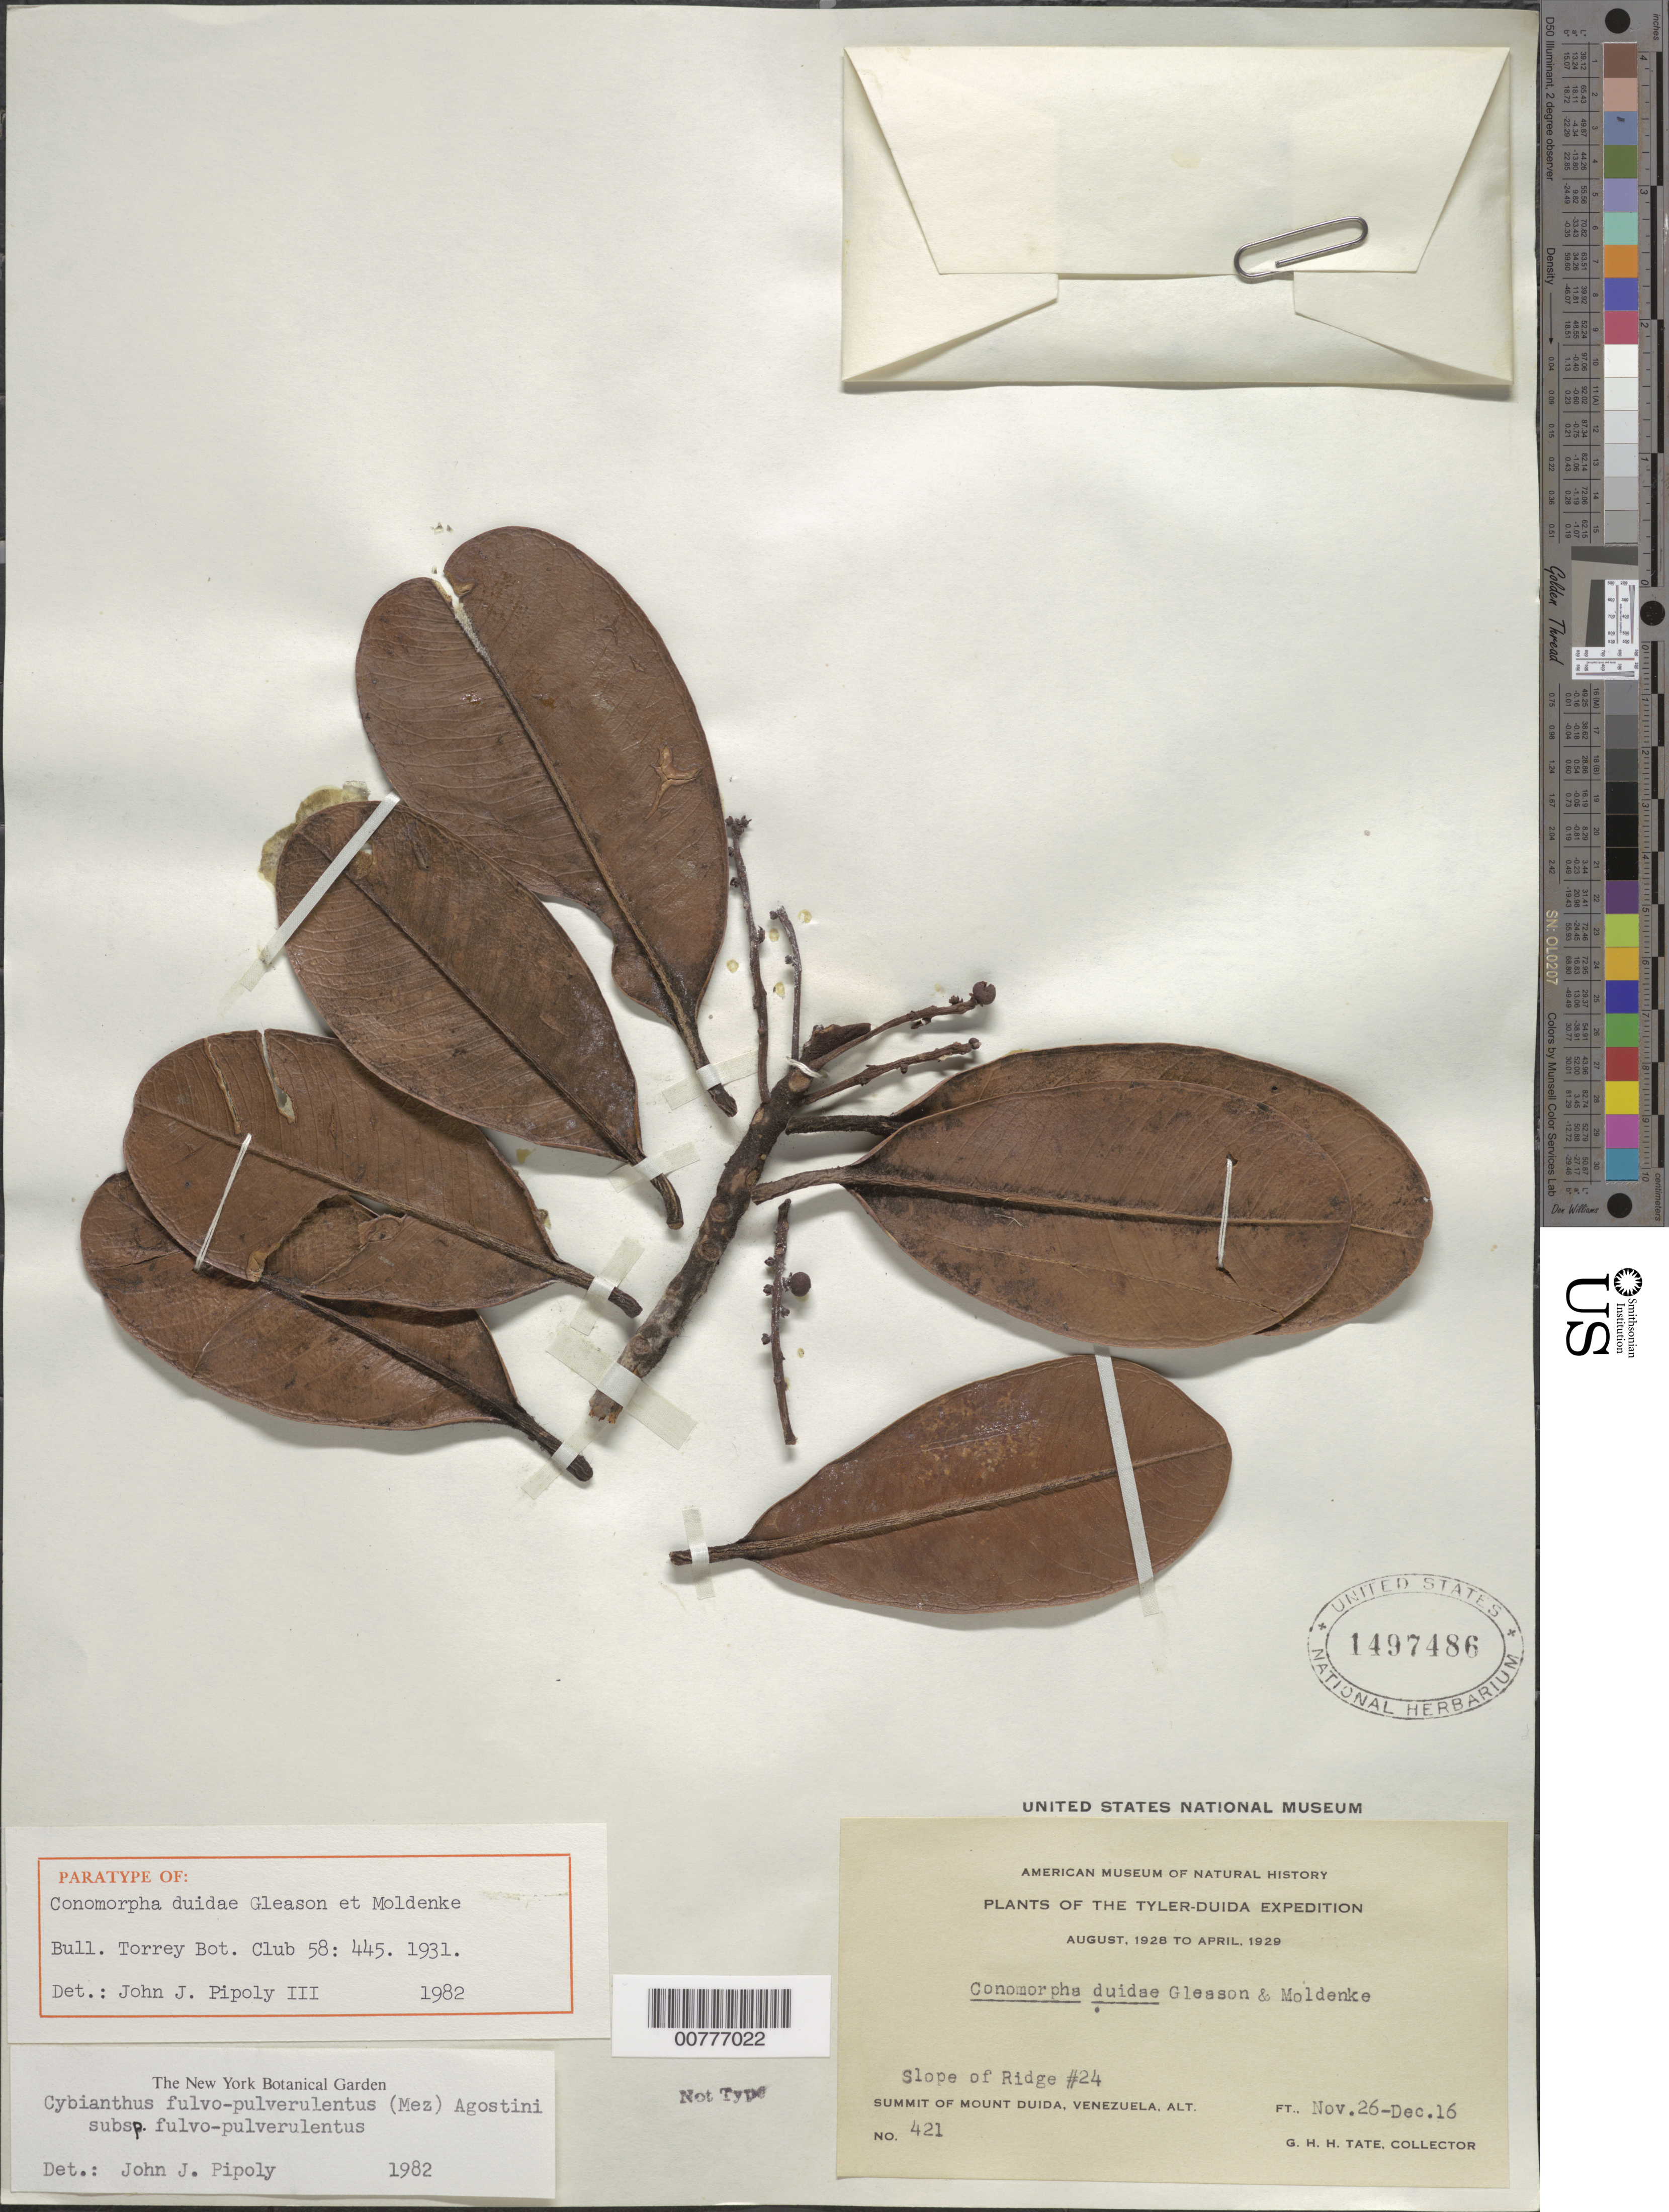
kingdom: Plantae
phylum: Tracheophyta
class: Magnoliopsida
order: Ericales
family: Primulaceae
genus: Cybianthus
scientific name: Cybianthus fulvopulverulentus subsp. fulvopulverulentus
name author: (Mez) G. Agostini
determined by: Pipoly, J. J., III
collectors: G. H. H.Tate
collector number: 421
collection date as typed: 26-Nov-28 to 16-Dec-28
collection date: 1928-11-26/1928-12-16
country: Venezuela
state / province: Amazonas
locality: Mount Duida, slope of Ridge #24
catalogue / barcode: US 1497486